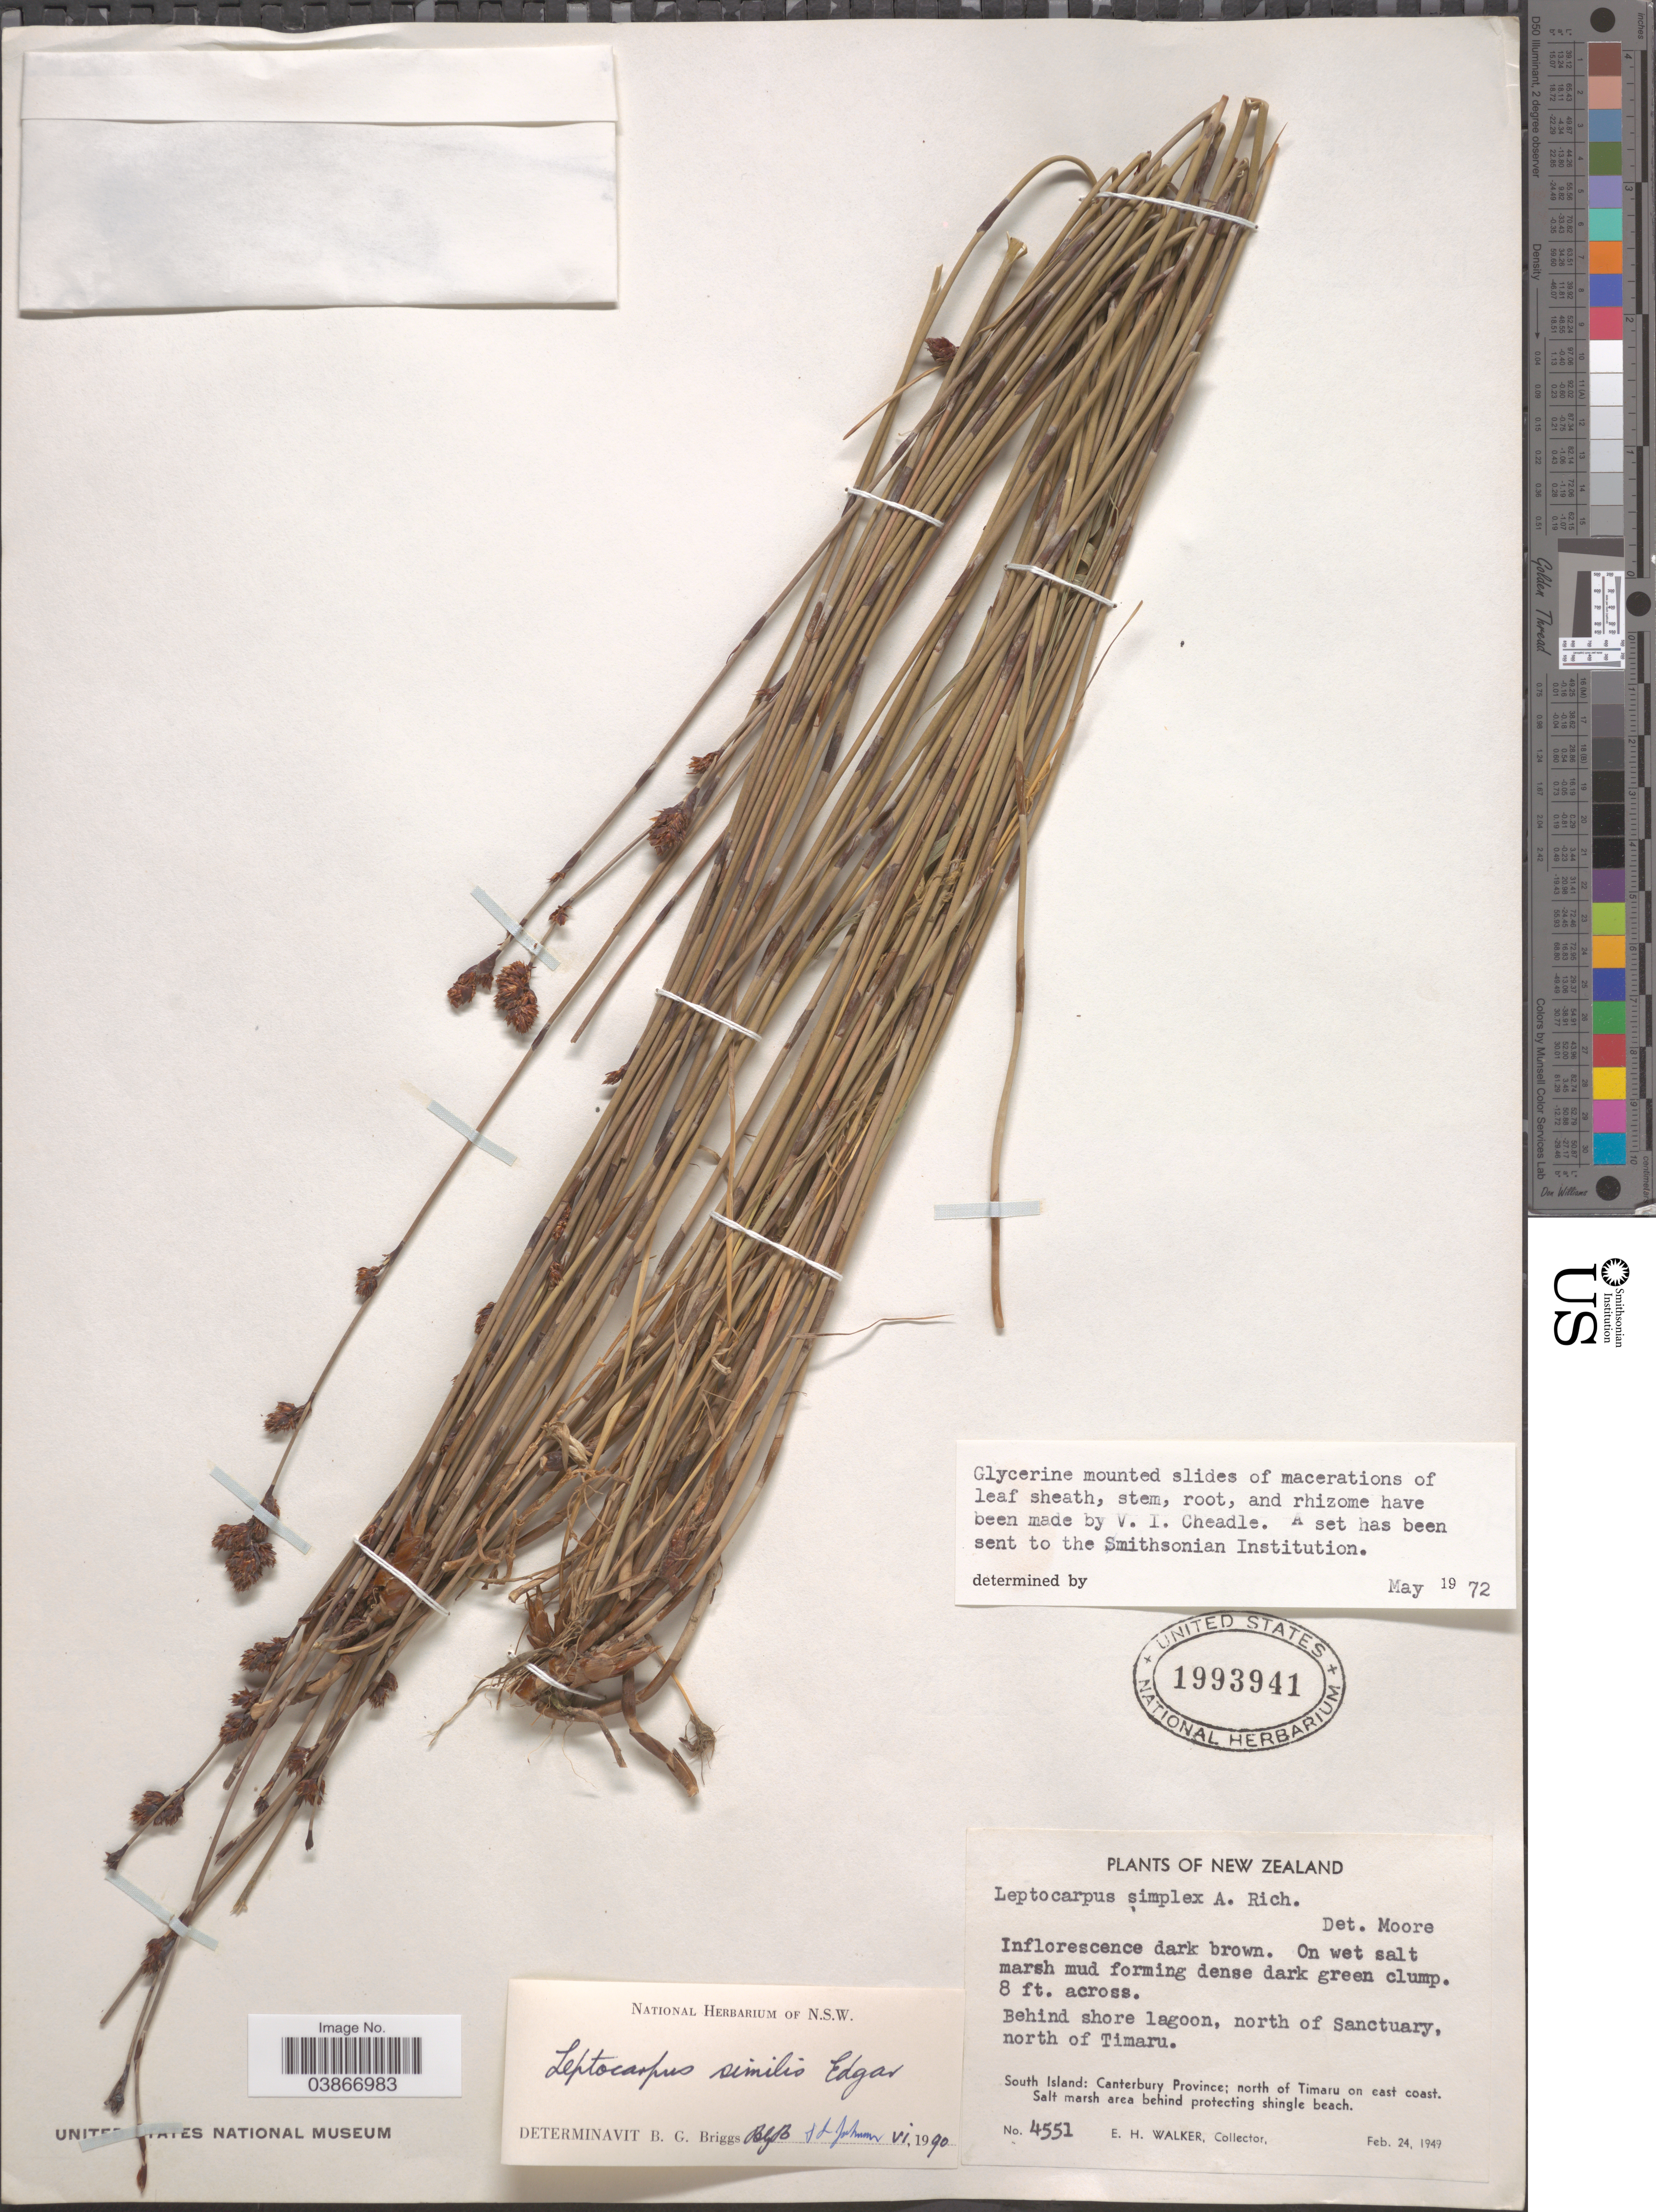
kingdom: Plantae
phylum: Tracheophyta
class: Liliopsida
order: Poales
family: Restionaceae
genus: Leptocarpus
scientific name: Leptocarpus similis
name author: Edgar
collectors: E. H. Walker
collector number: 4551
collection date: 1949-02-24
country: New Zealand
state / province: Canterbury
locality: Behind shore lagoon, north of Sanctuary, north of Timaru. South Island: north of Timaru on east coast.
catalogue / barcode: US 1993941